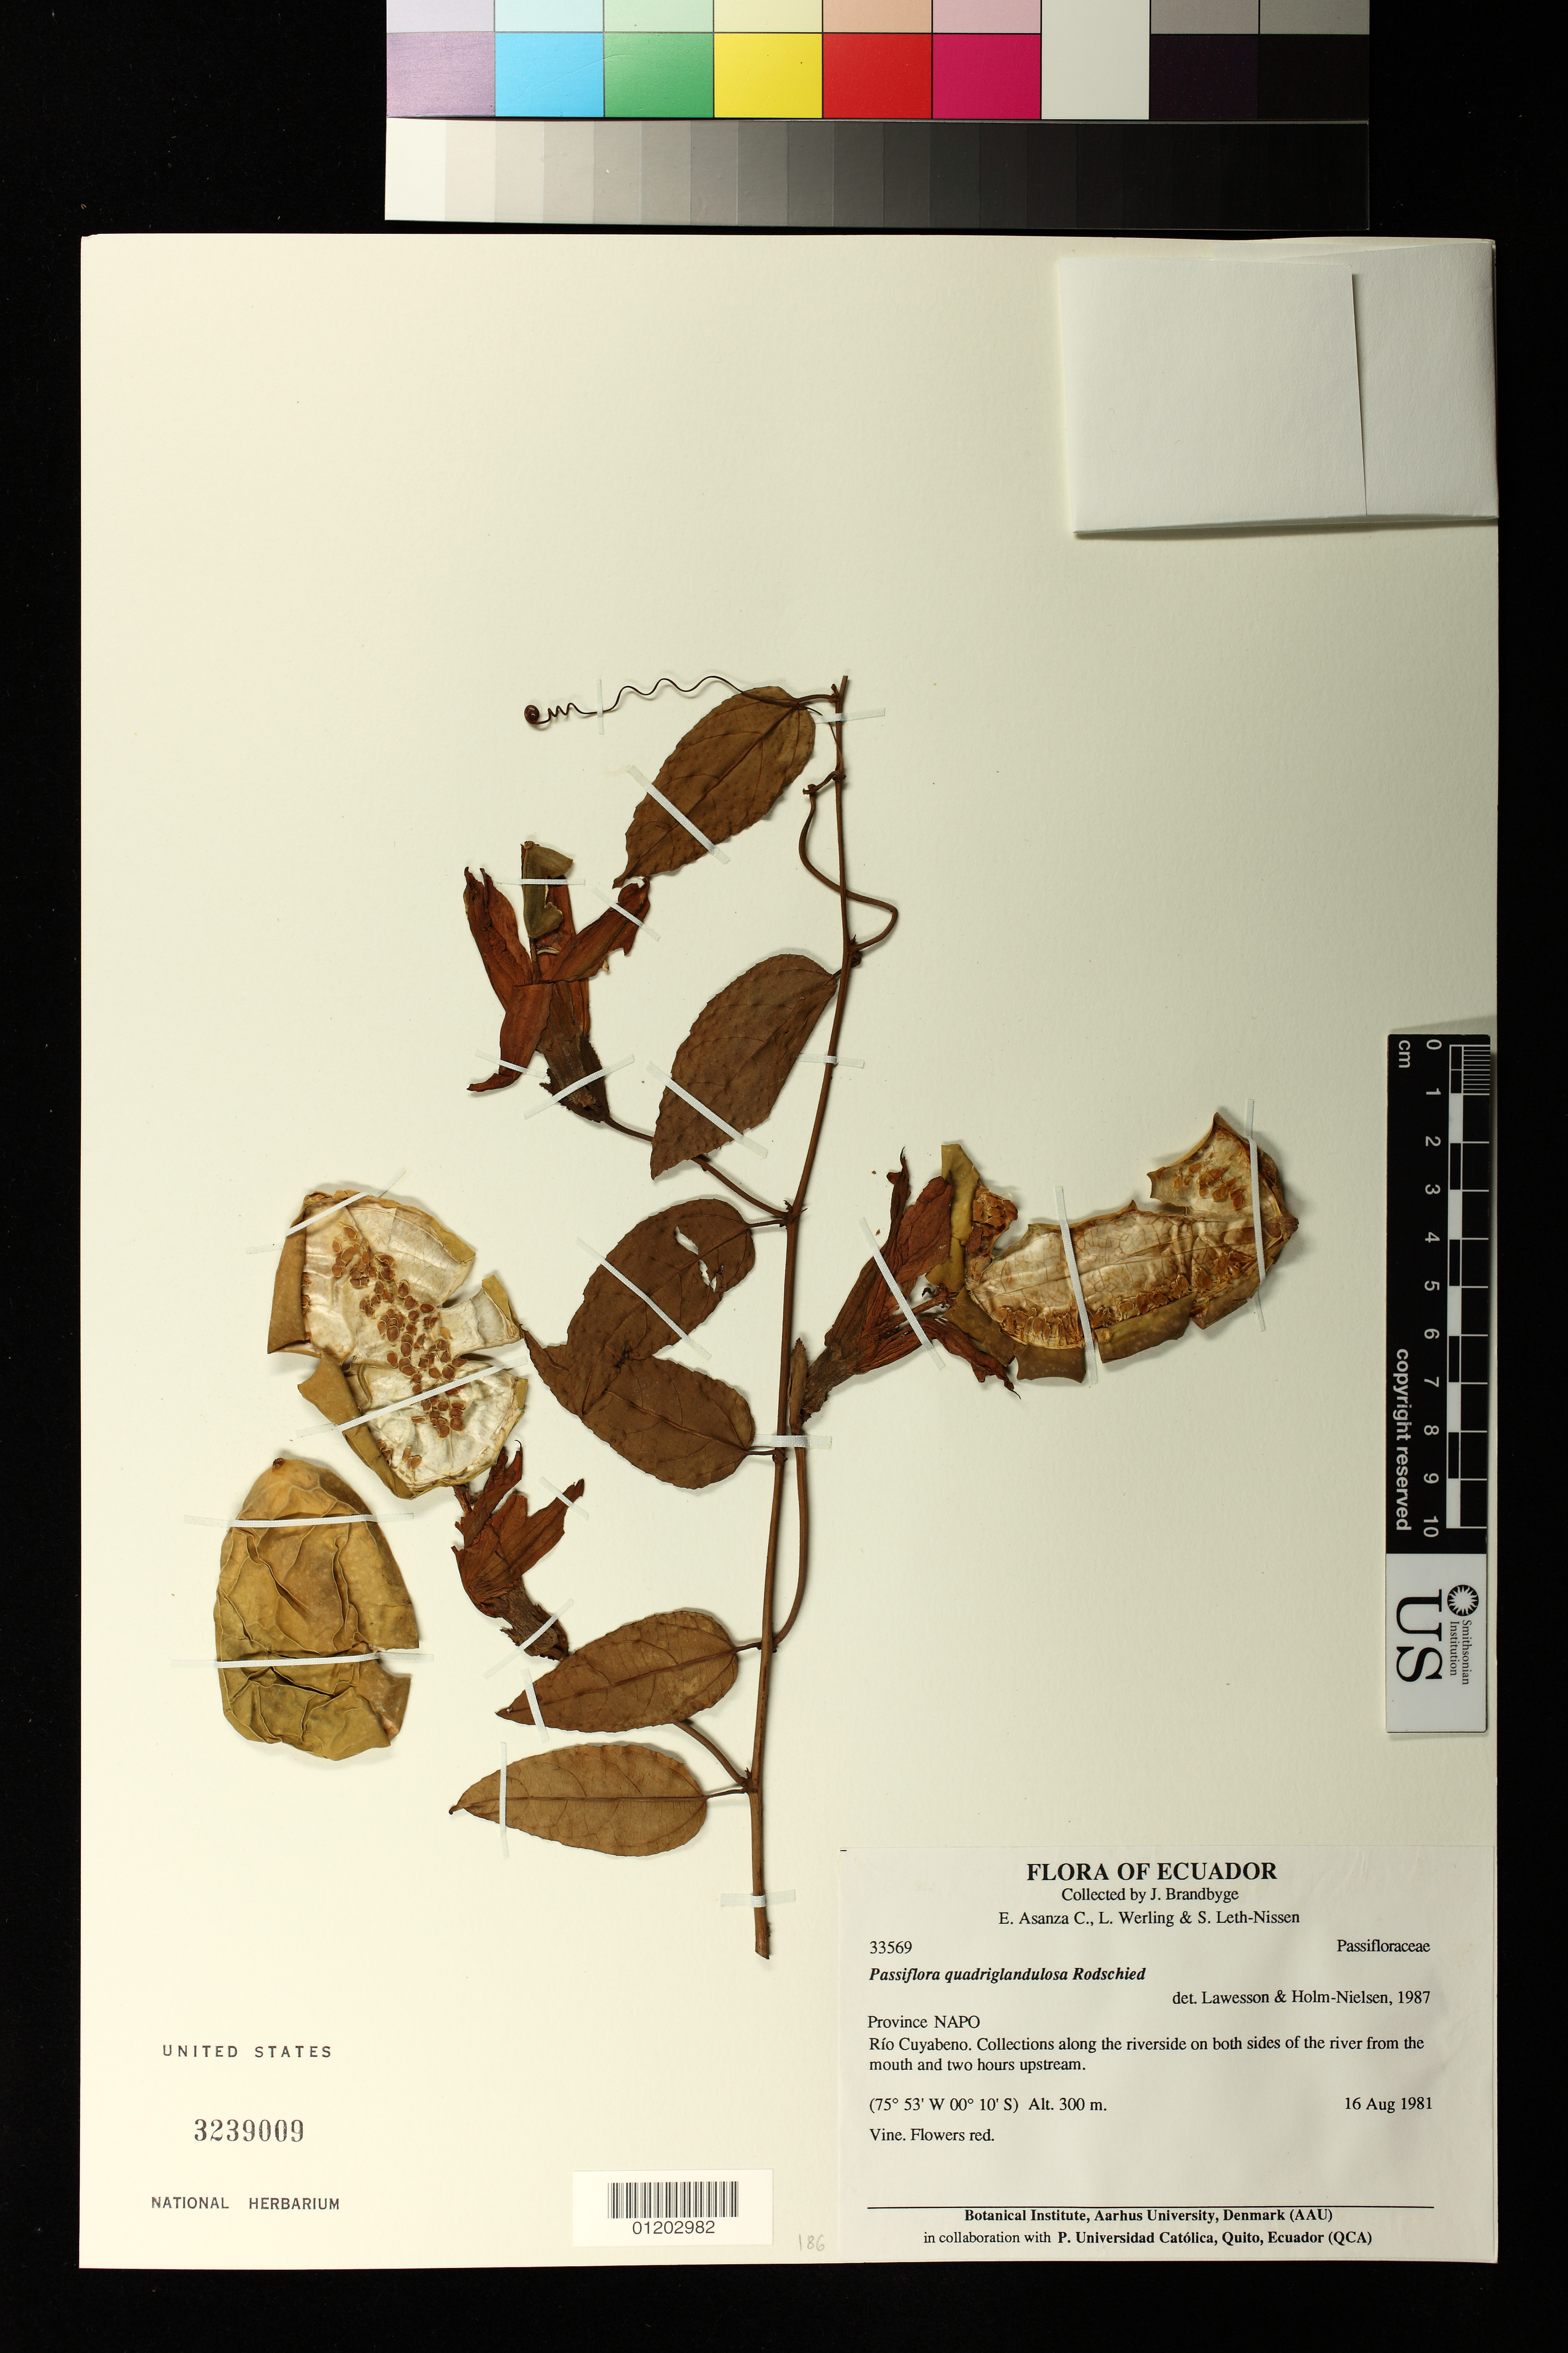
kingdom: Plantae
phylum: Tracheophyta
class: Magnoliopsida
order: Malpighiales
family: Passifloraceae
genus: Passiflora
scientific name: Passiflora quadriglandulosa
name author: Rodschied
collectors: J. Brandbyge, E. Asanza C., L. Werling & S. Leth-Nissen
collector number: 33569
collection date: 1981-08-16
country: Ecuador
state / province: Sucumbios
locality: Collections along the riverside on both sides of the river from the mouth and two hours upstream. Rio Cuyabeno.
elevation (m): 300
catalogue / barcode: US 3239009